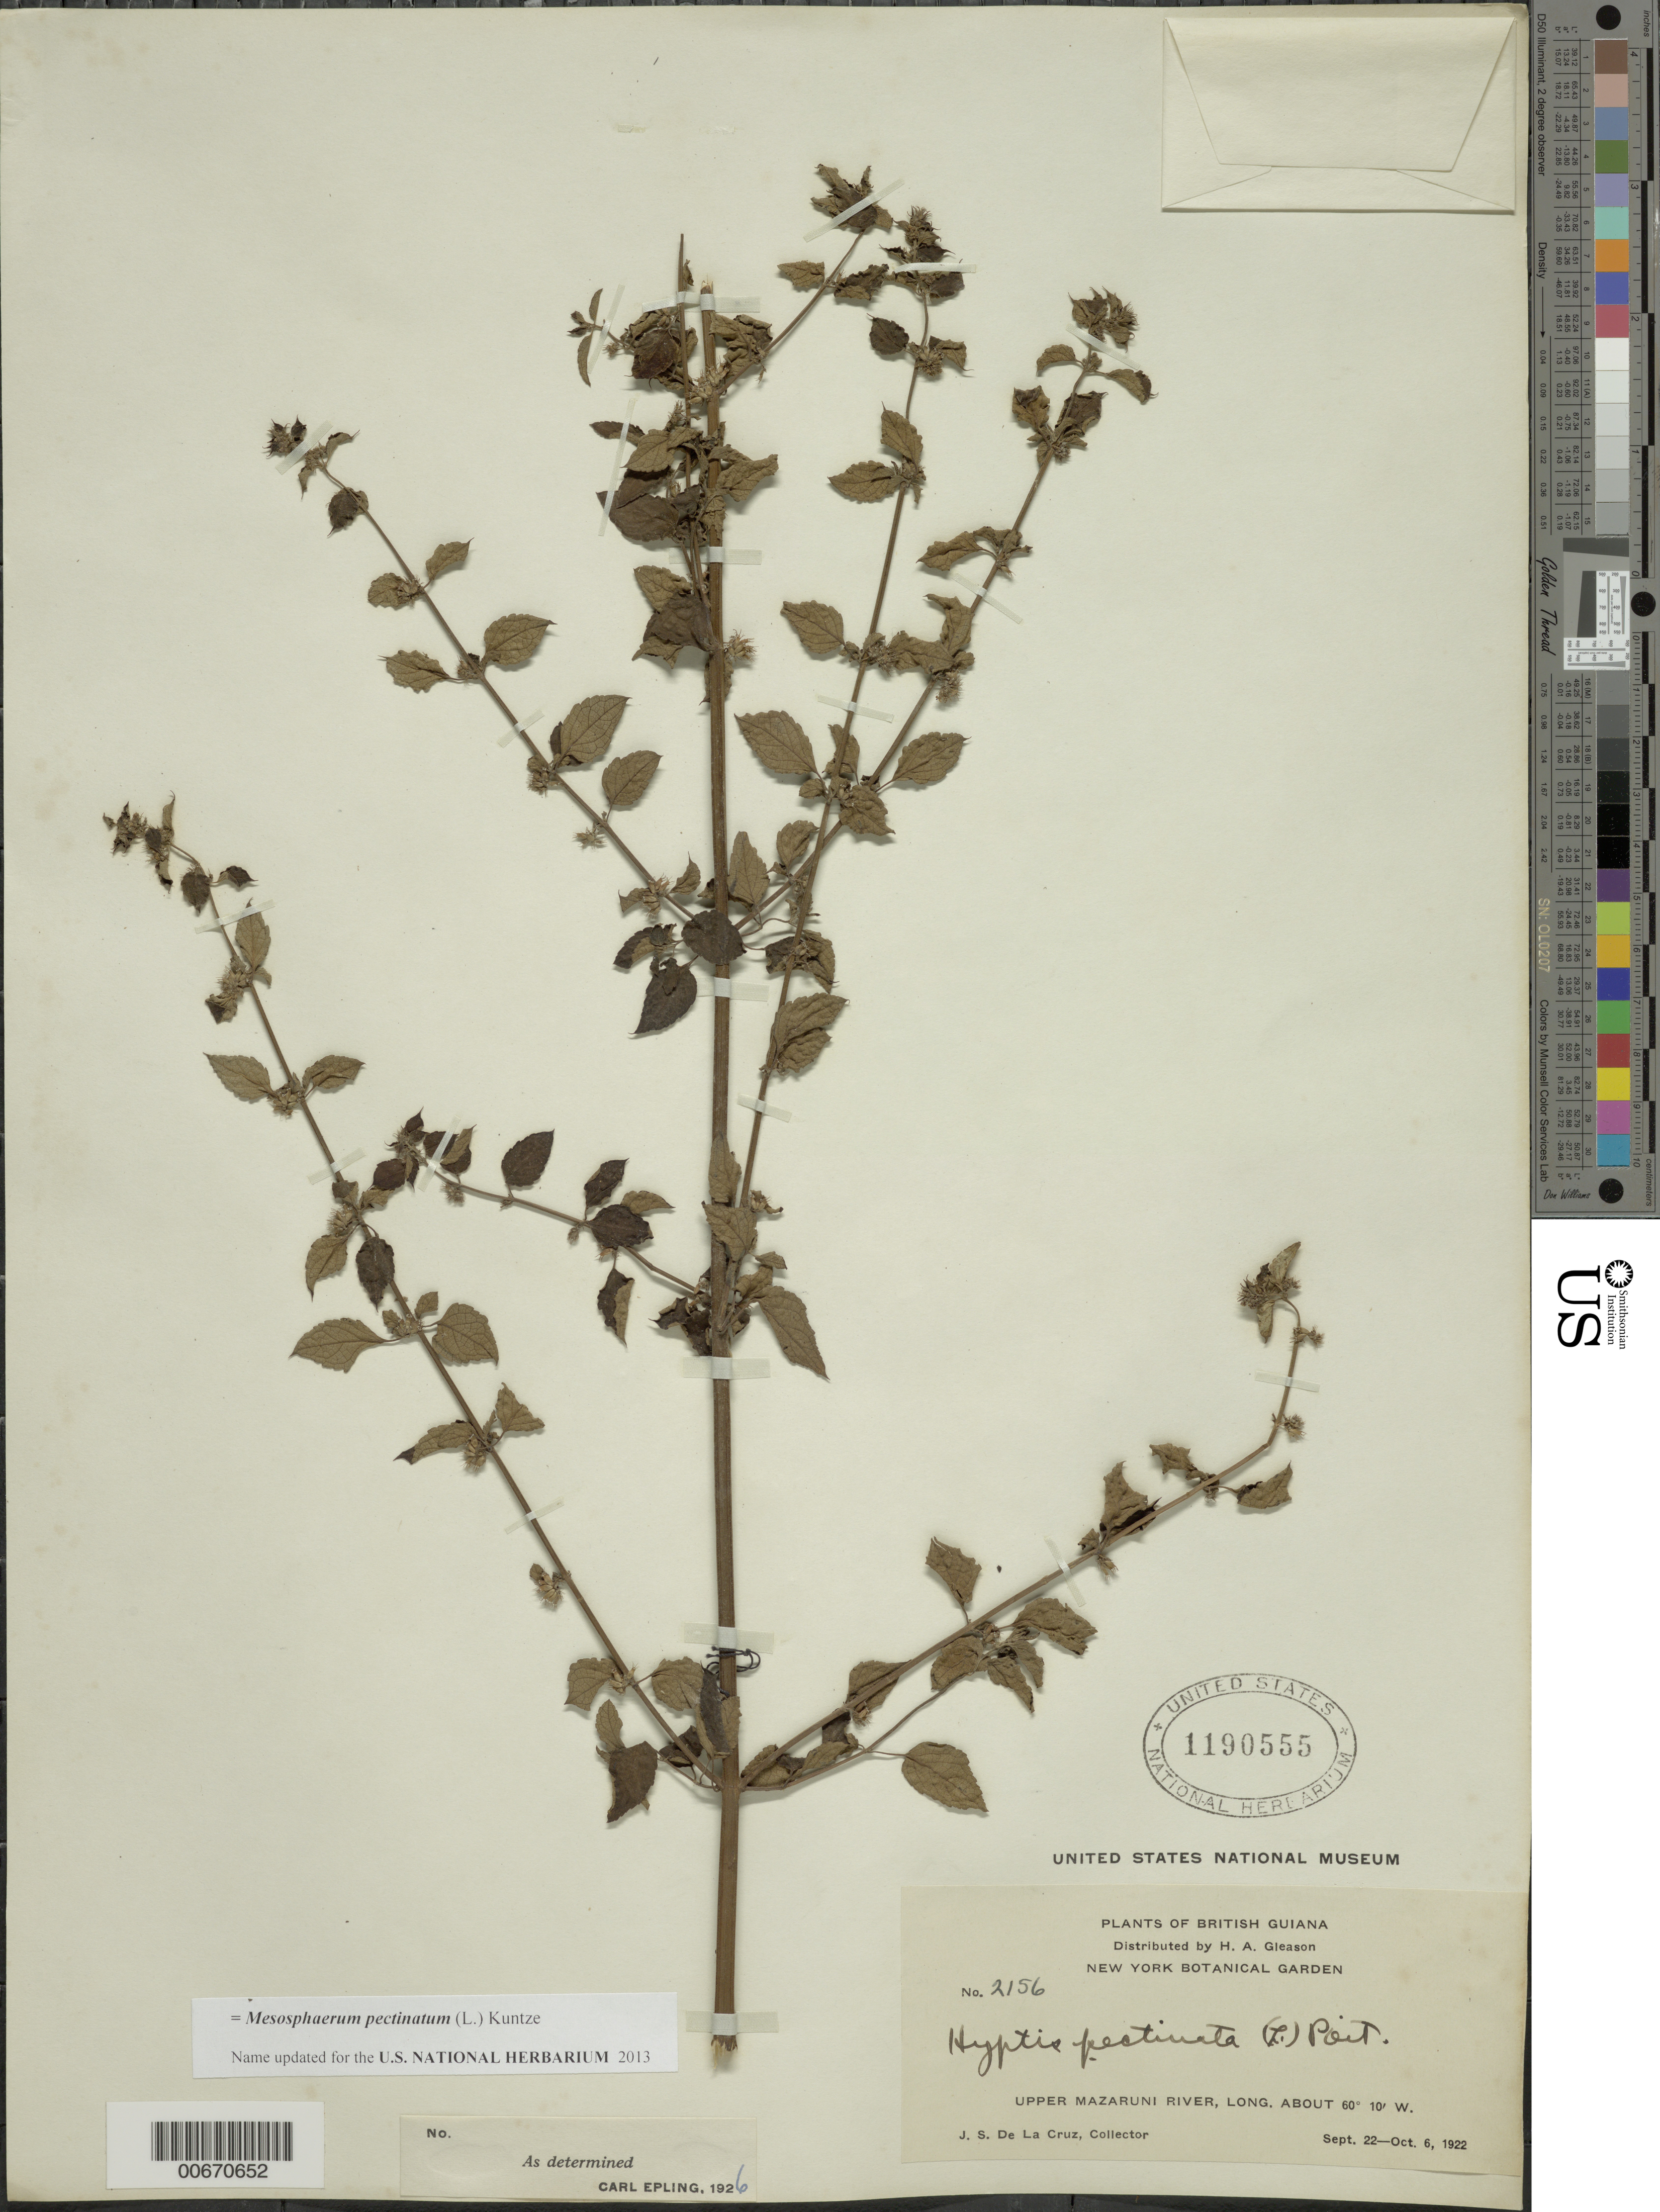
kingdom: Plantae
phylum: Tracheophyta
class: Magnoliopsida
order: Lamiales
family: Lamiaceae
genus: Hyptis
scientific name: Hyptis pectinata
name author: (L.) Poit.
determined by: Epling, C. C.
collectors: J. S. de la Cruz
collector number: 2156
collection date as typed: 22-Sep-22 to 6-Oct-22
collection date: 1922-09-22/1922-10-06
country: Guyana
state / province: Cuyuni-Mazaruni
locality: Upper Mazaruni R.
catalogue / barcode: US 1190555